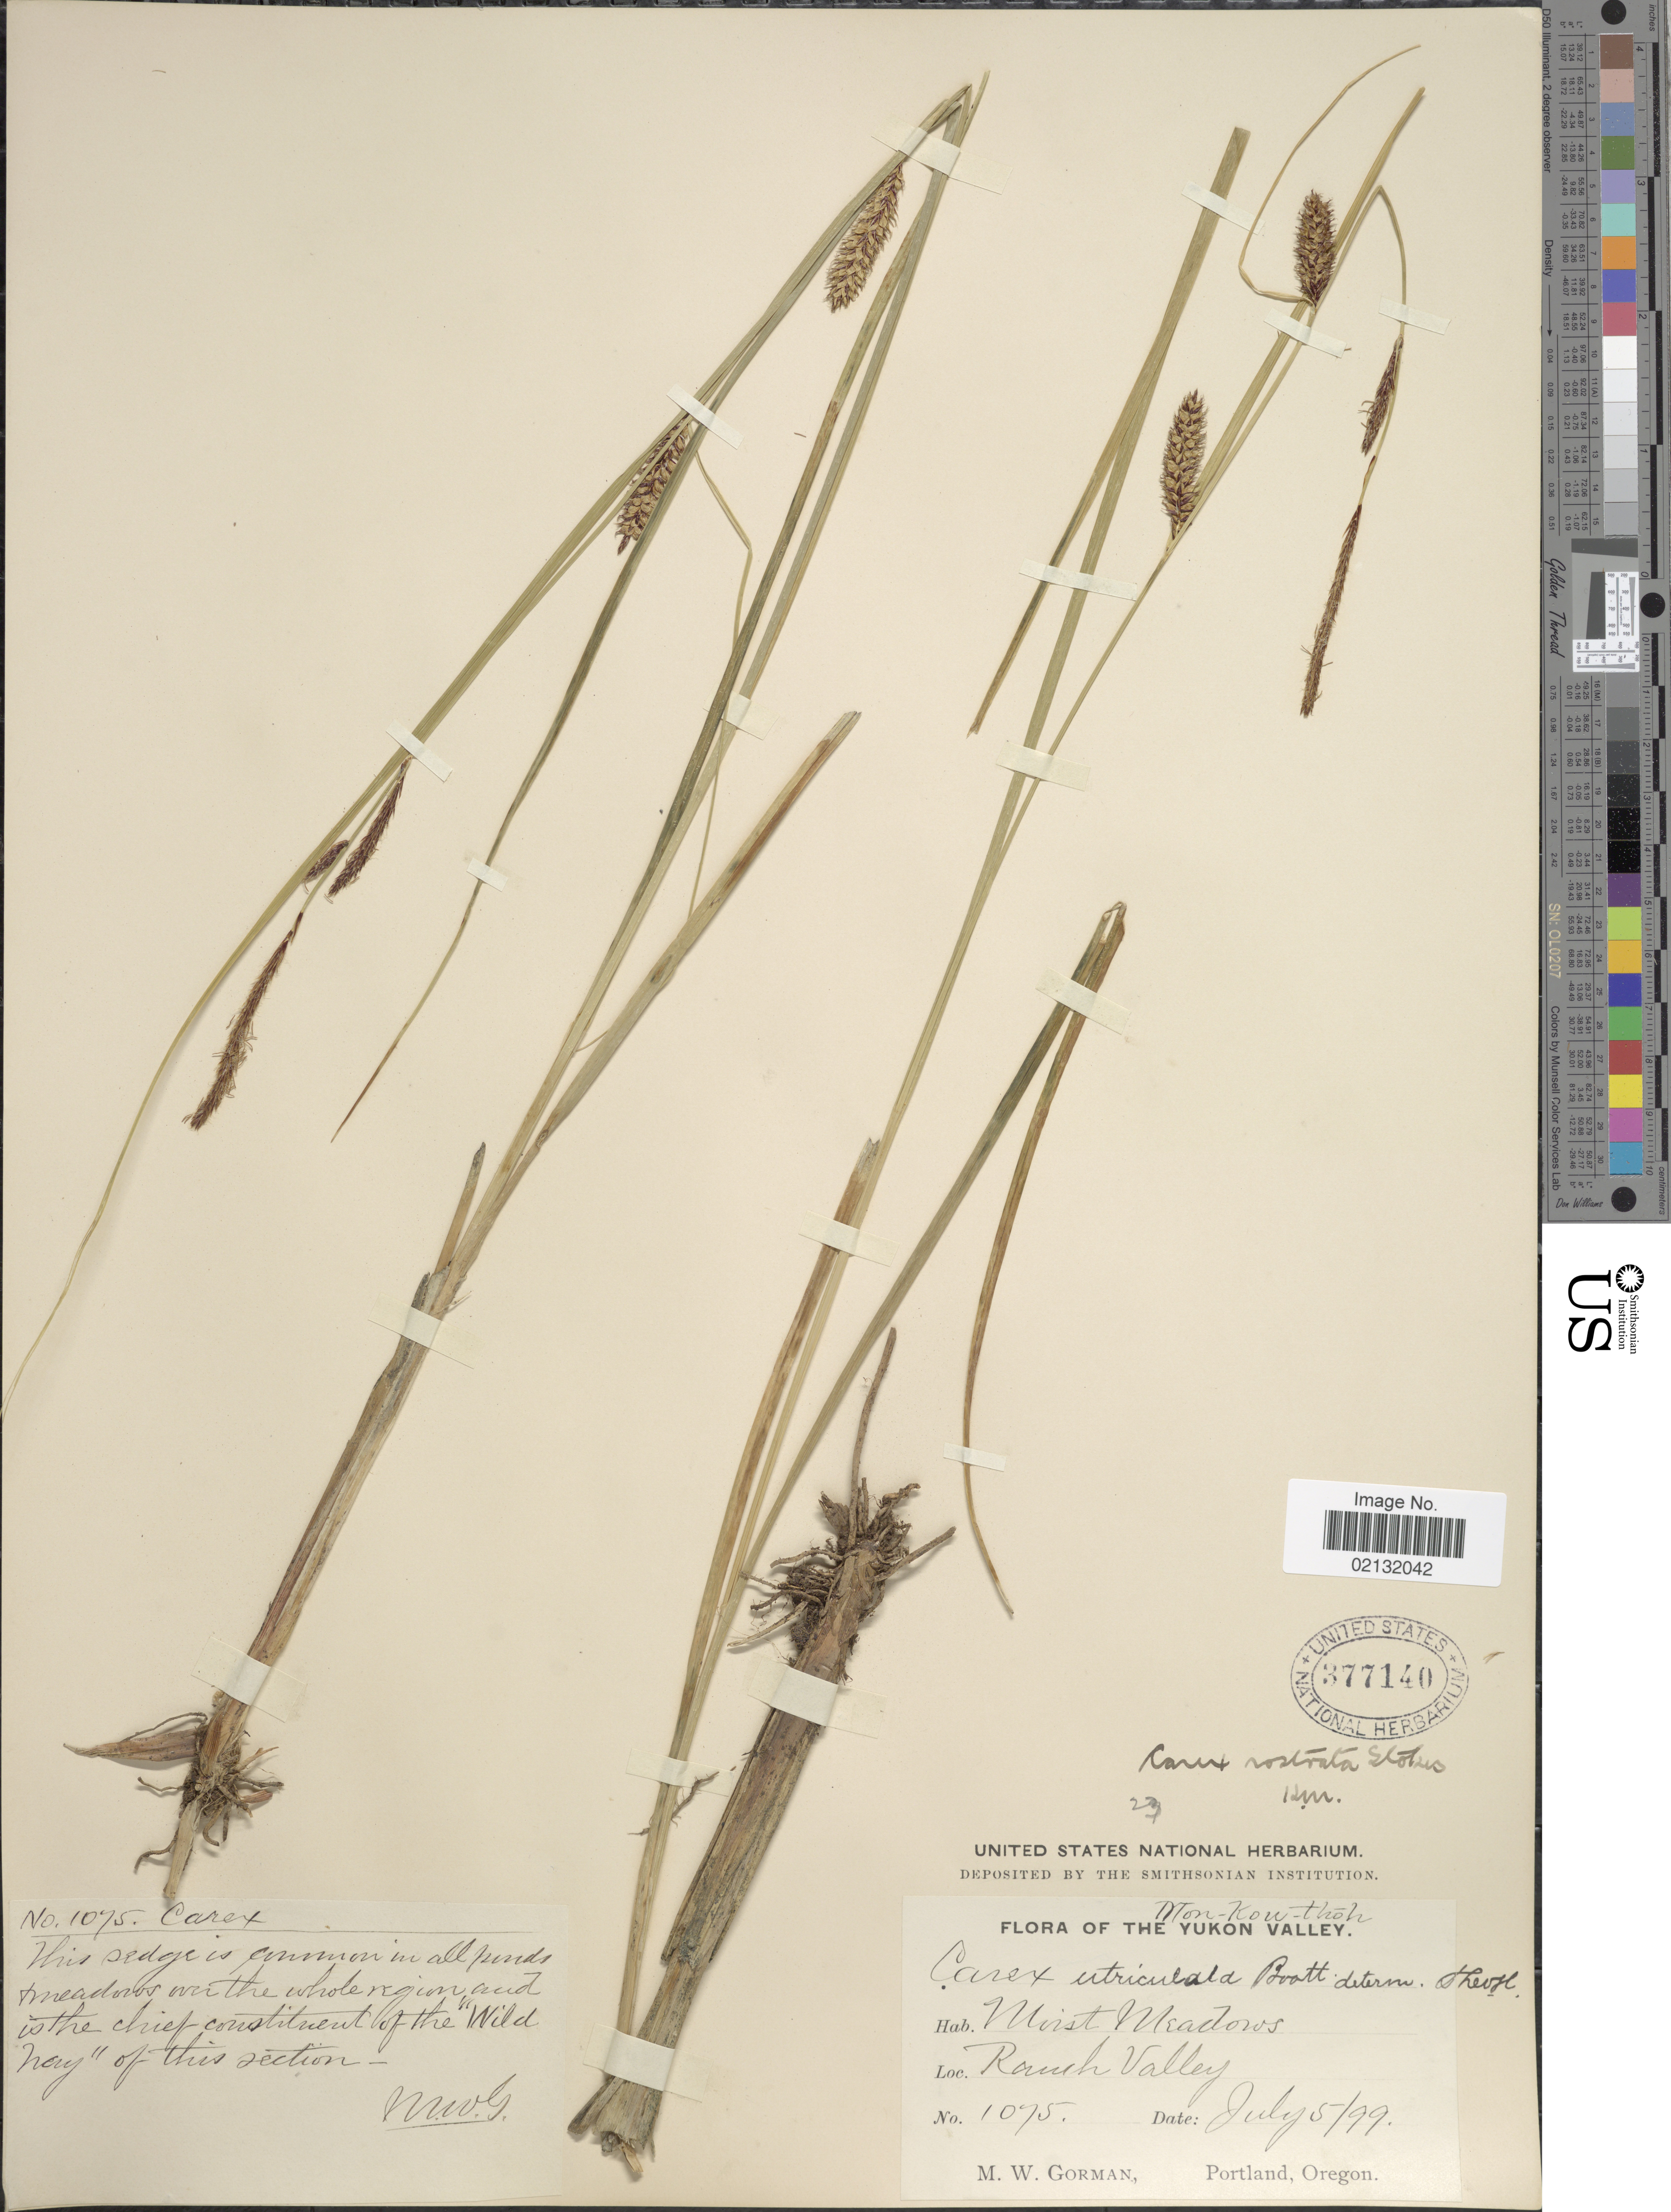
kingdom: Plantae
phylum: Tracheophyta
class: Liliopsida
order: Poales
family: Cyperaceae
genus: Carex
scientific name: Carex rostrata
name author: Stokes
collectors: M. W. Gorman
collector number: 1075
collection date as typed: Transcribed d/m/y: 5/7/99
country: Canada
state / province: Yukon Territory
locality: Yukon Valley, Ranch Valley. Moist Meadows. Mon-Kow-thoh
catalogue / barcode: US 377140